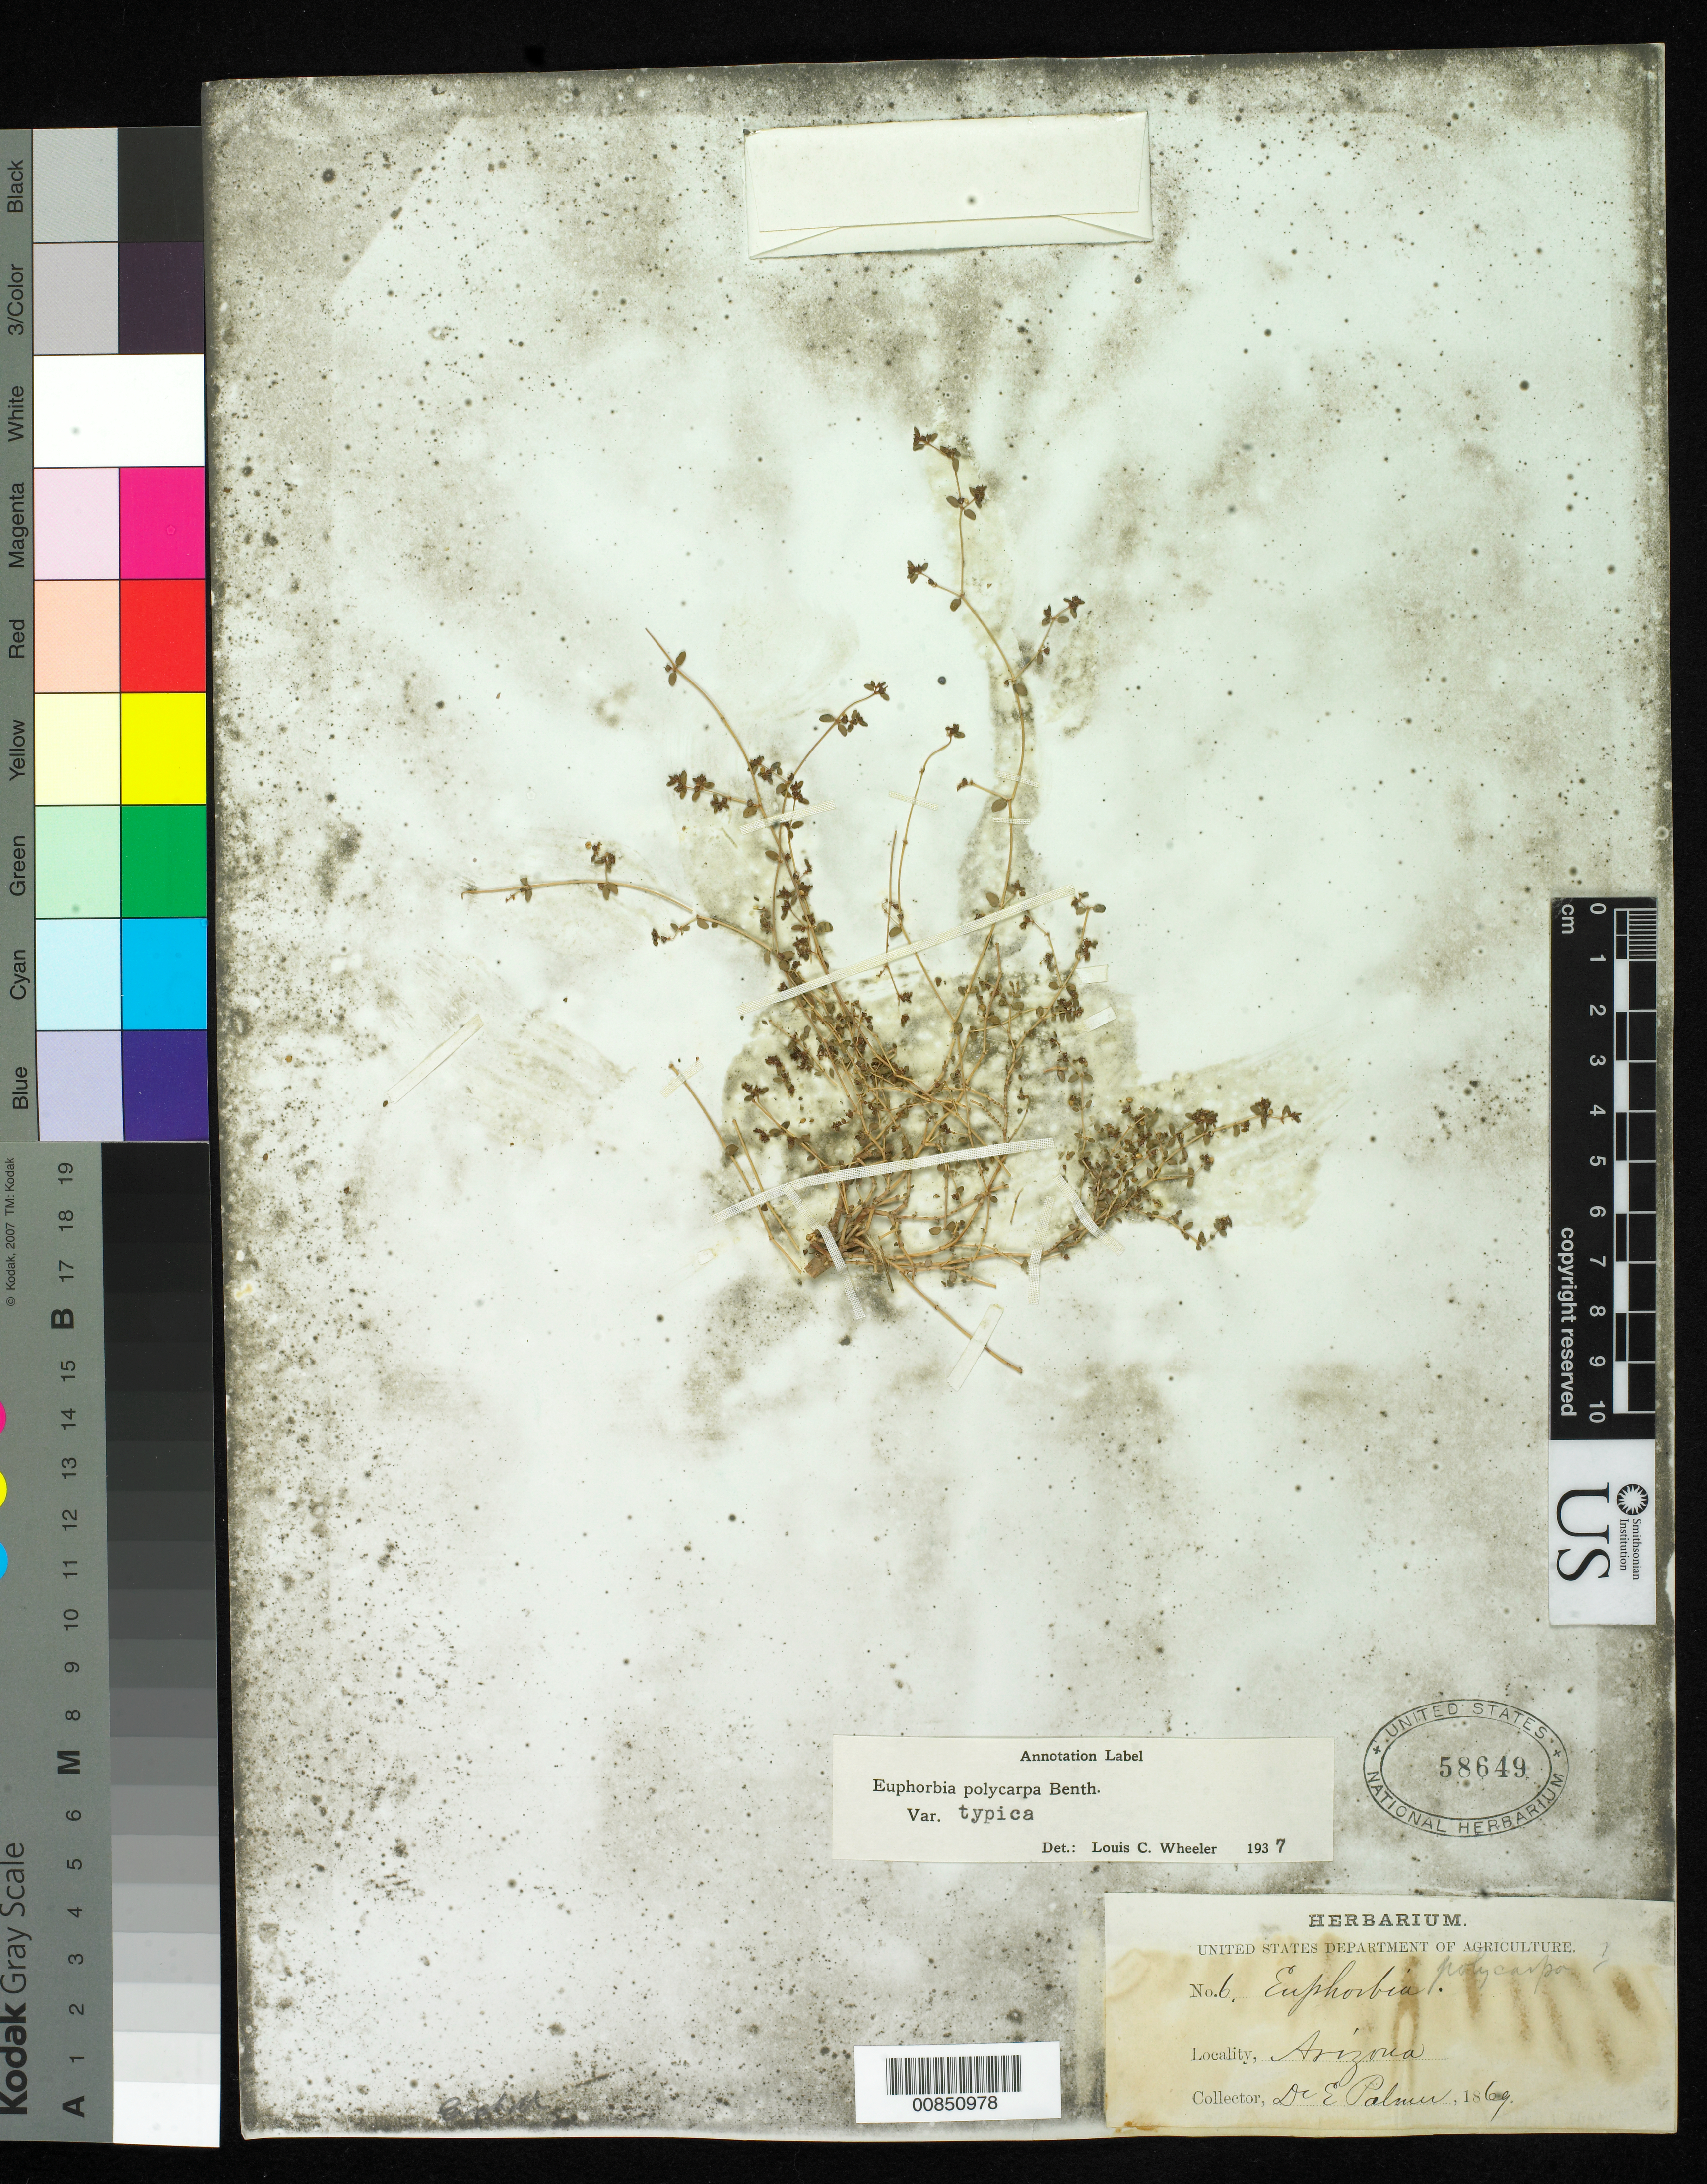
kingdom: Plantae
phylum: Tracheophyta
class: Magnoliopsida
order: Malpighiales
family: Euphorbiaceae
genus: Euphorbia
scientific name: Euphorbia polycarpa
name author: Benth.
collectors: E. Palmer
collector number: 6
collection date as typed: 1869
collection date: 1869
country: United States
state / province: Arizona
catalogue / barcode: US 58649